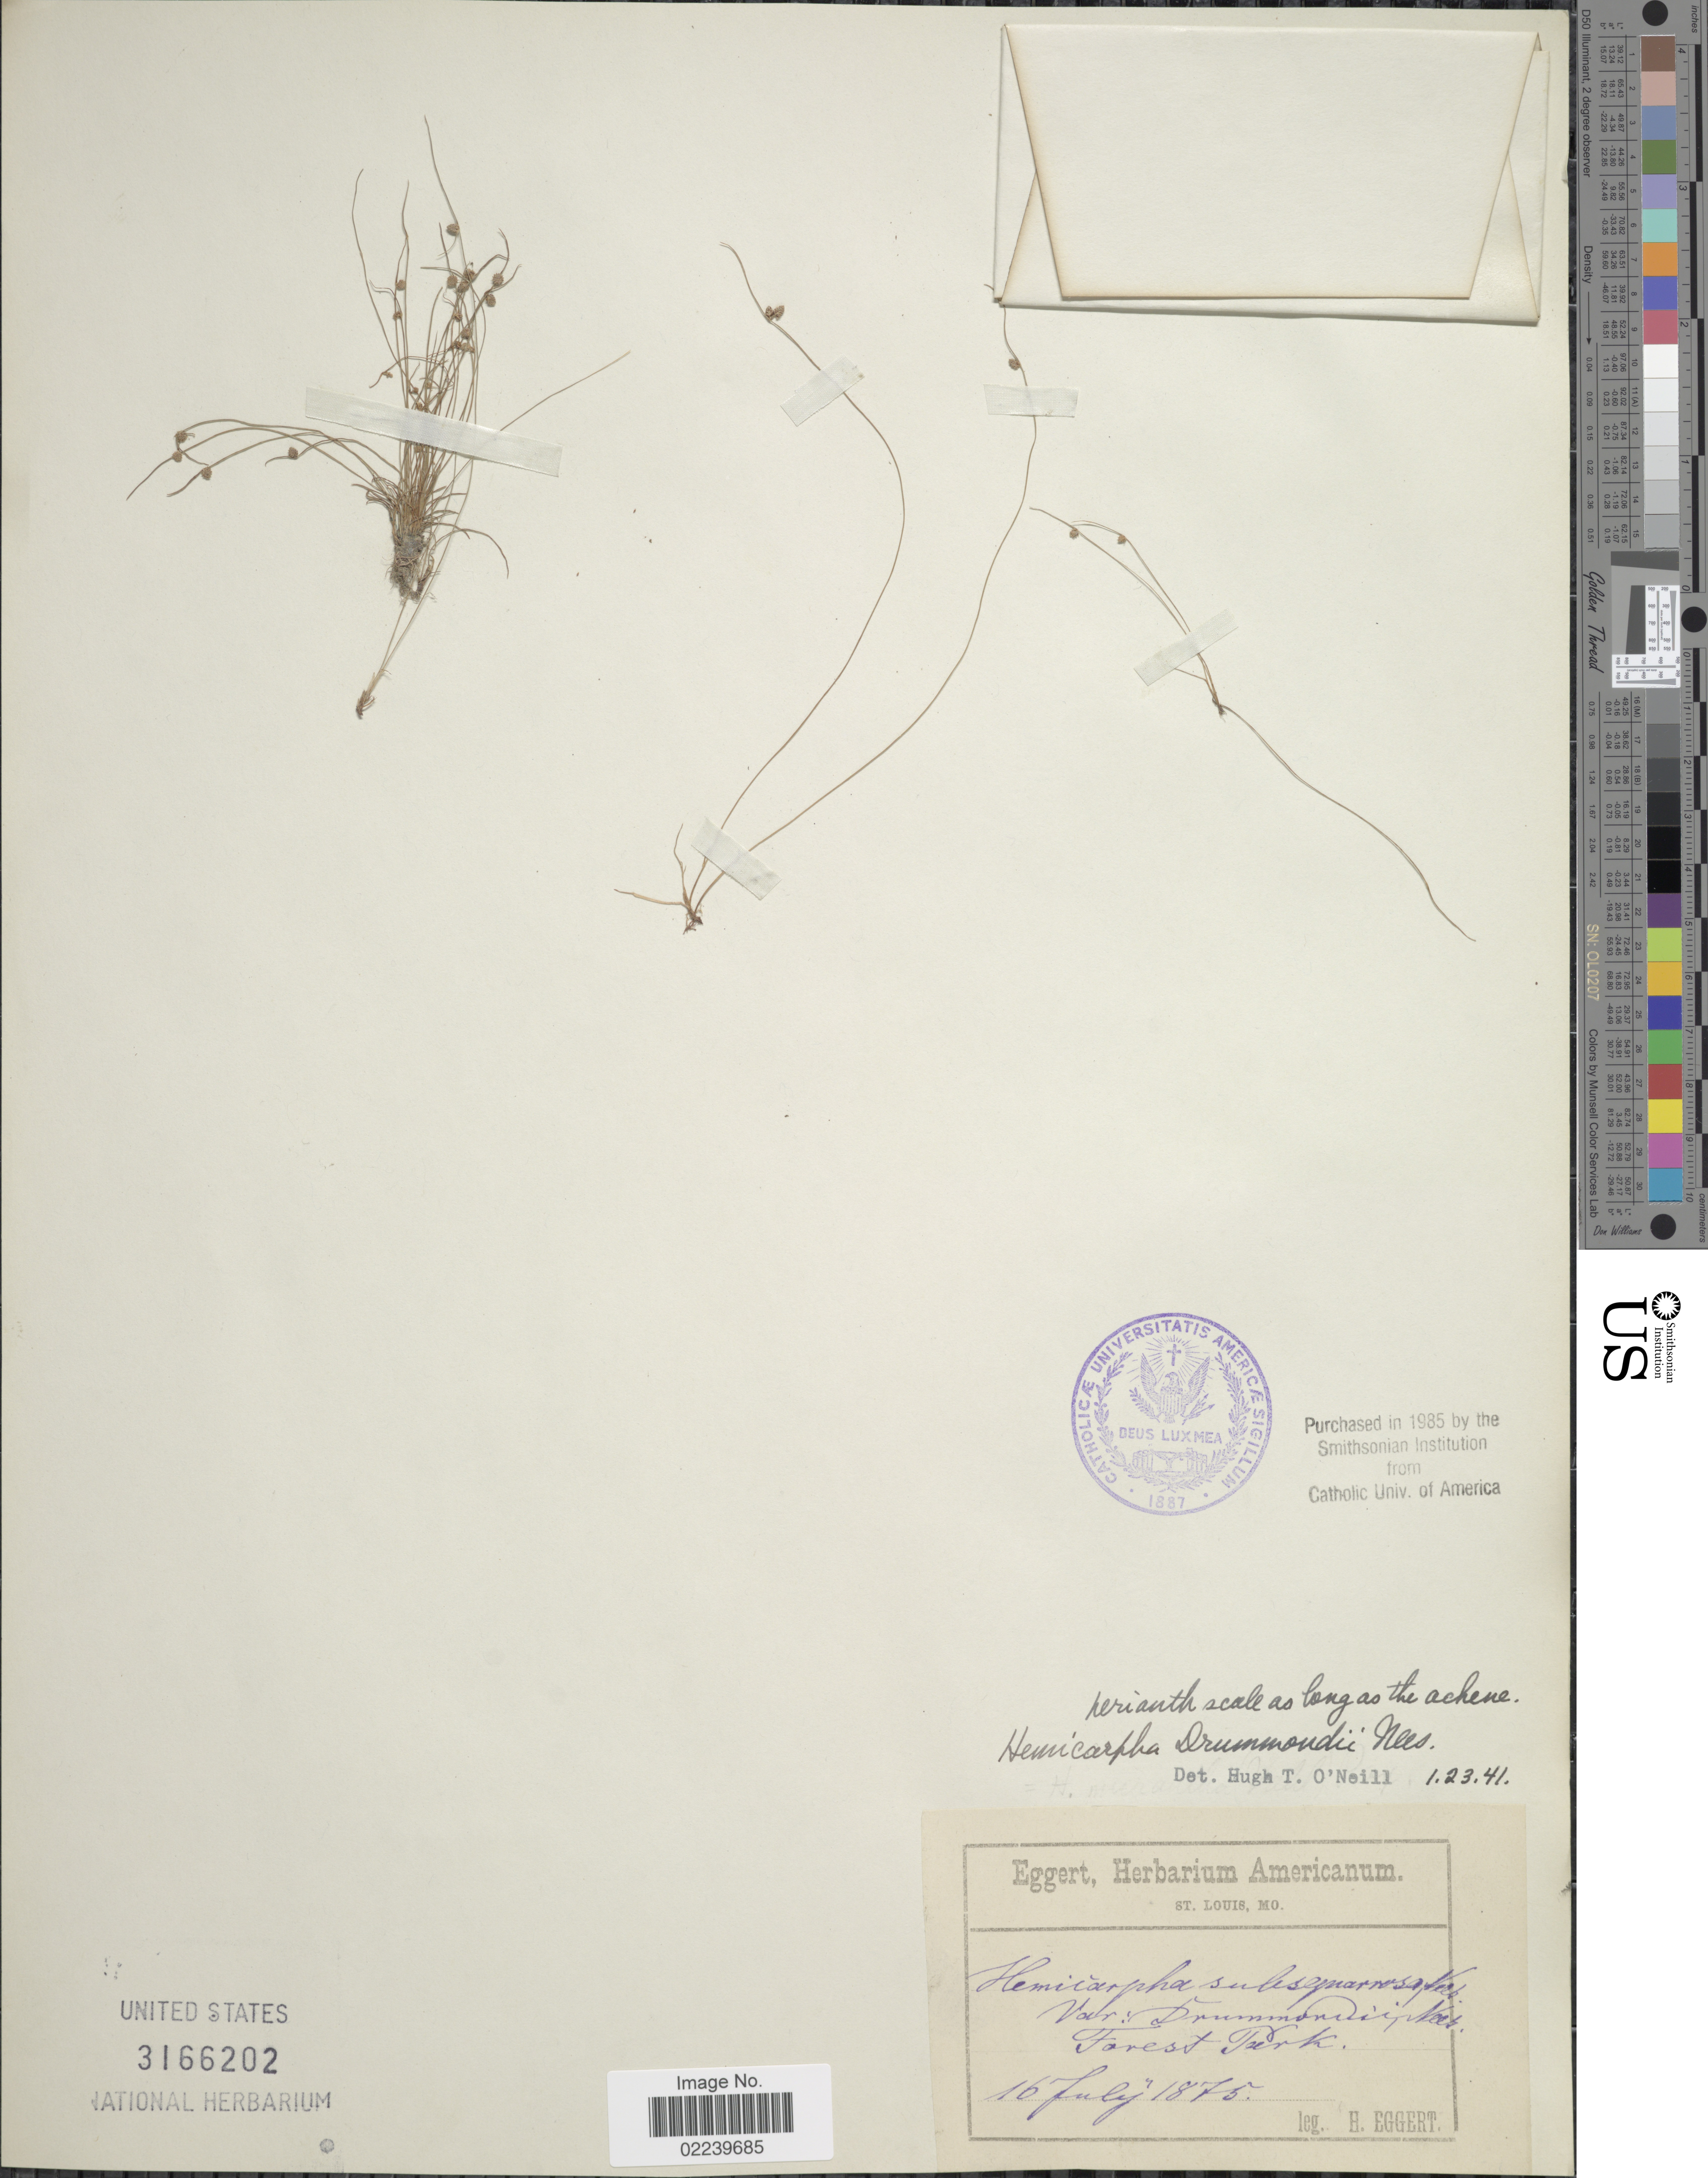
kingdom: Plantae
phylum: Tracheophyta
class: Liliopsida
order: Poales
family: Cyperaceae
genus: Cyperus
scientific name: Cyperus hemidrummondii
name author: Goetgh.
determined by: Strong, M. T., (US), Smithsonian Institution - National Museum of Natural History (UNITED STATES)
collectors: H. Eggert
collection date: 1875-07-16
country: United States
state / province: Missouri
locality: St. Louis, Mo., Forest Park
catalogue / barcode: US 3166202